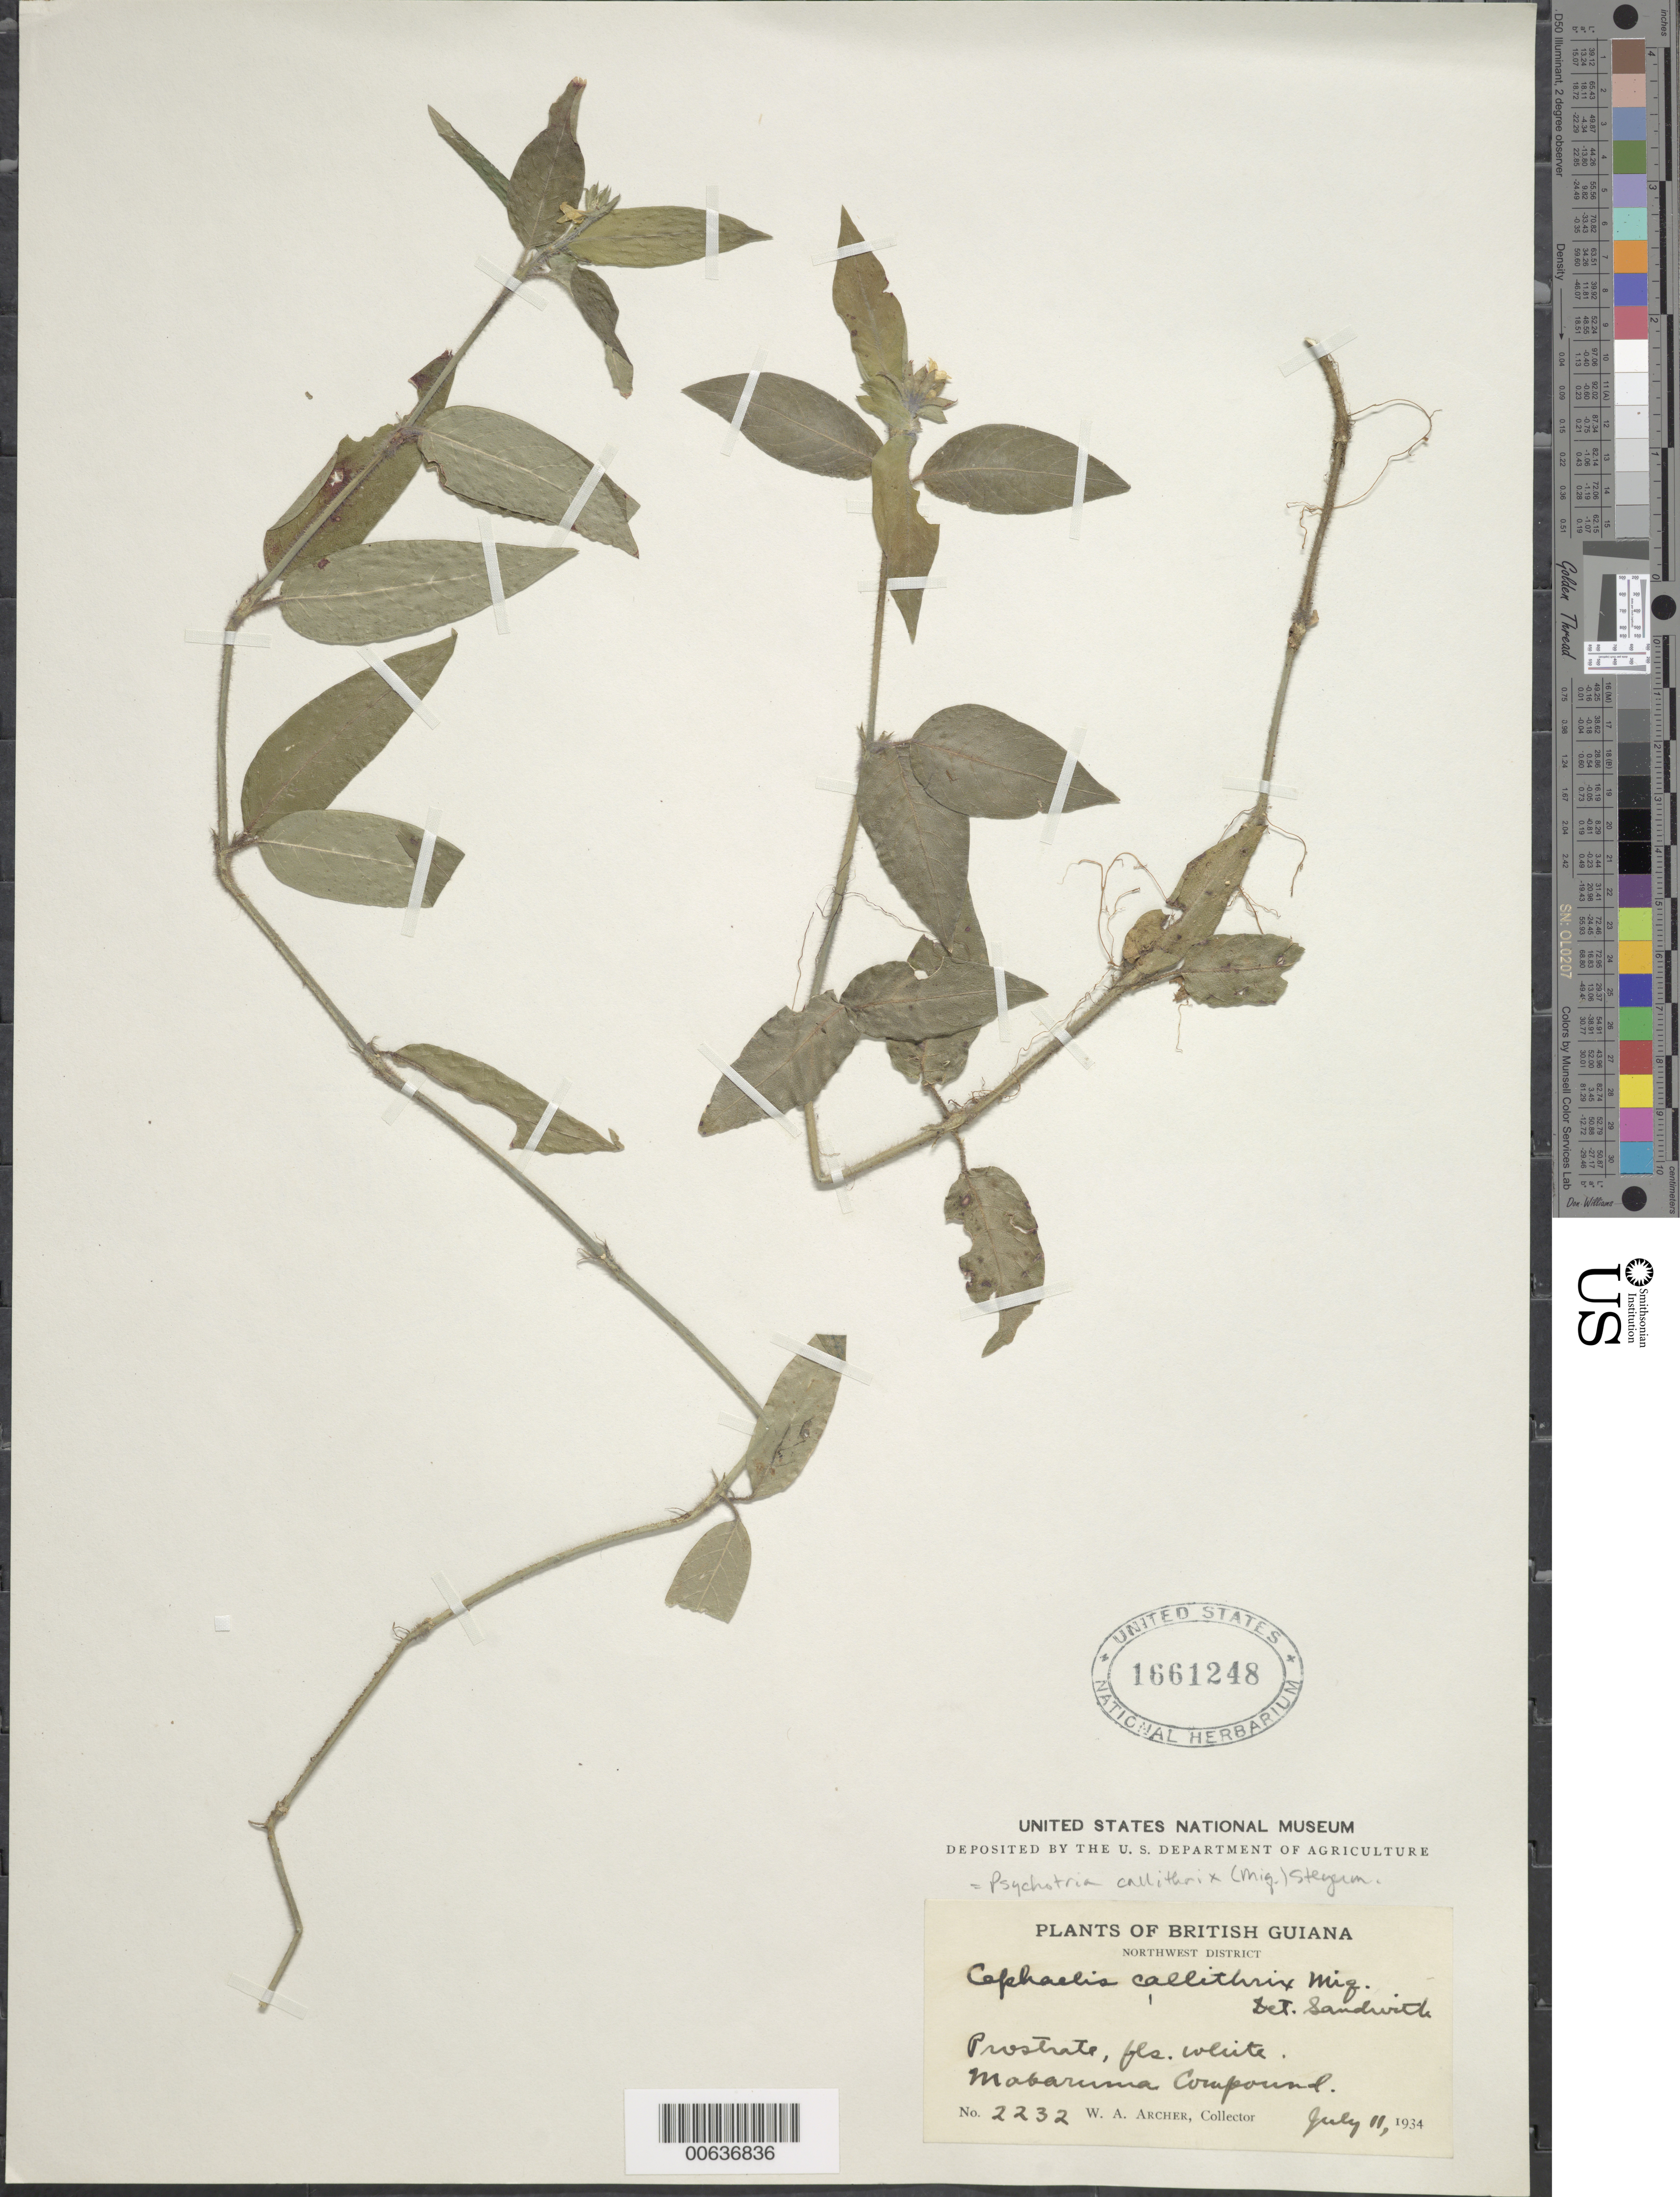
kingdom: Plantae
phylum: Tracheophyta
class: Magnoliopsida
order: Gentianales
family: Rubiaceae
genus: Palicourea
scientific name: Palicourea callithrix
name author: (Miq.) Delprete & J.H. Kirkbr.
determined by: Kirkbride, J. H., Jr.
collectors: W. A. Archer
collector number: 2232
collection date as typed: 11-Jul-34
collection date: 1934-07-11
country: Guyana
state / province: Barima-Waini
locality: Mabaruma Compound, NW Dist.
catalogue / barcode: US 1661248